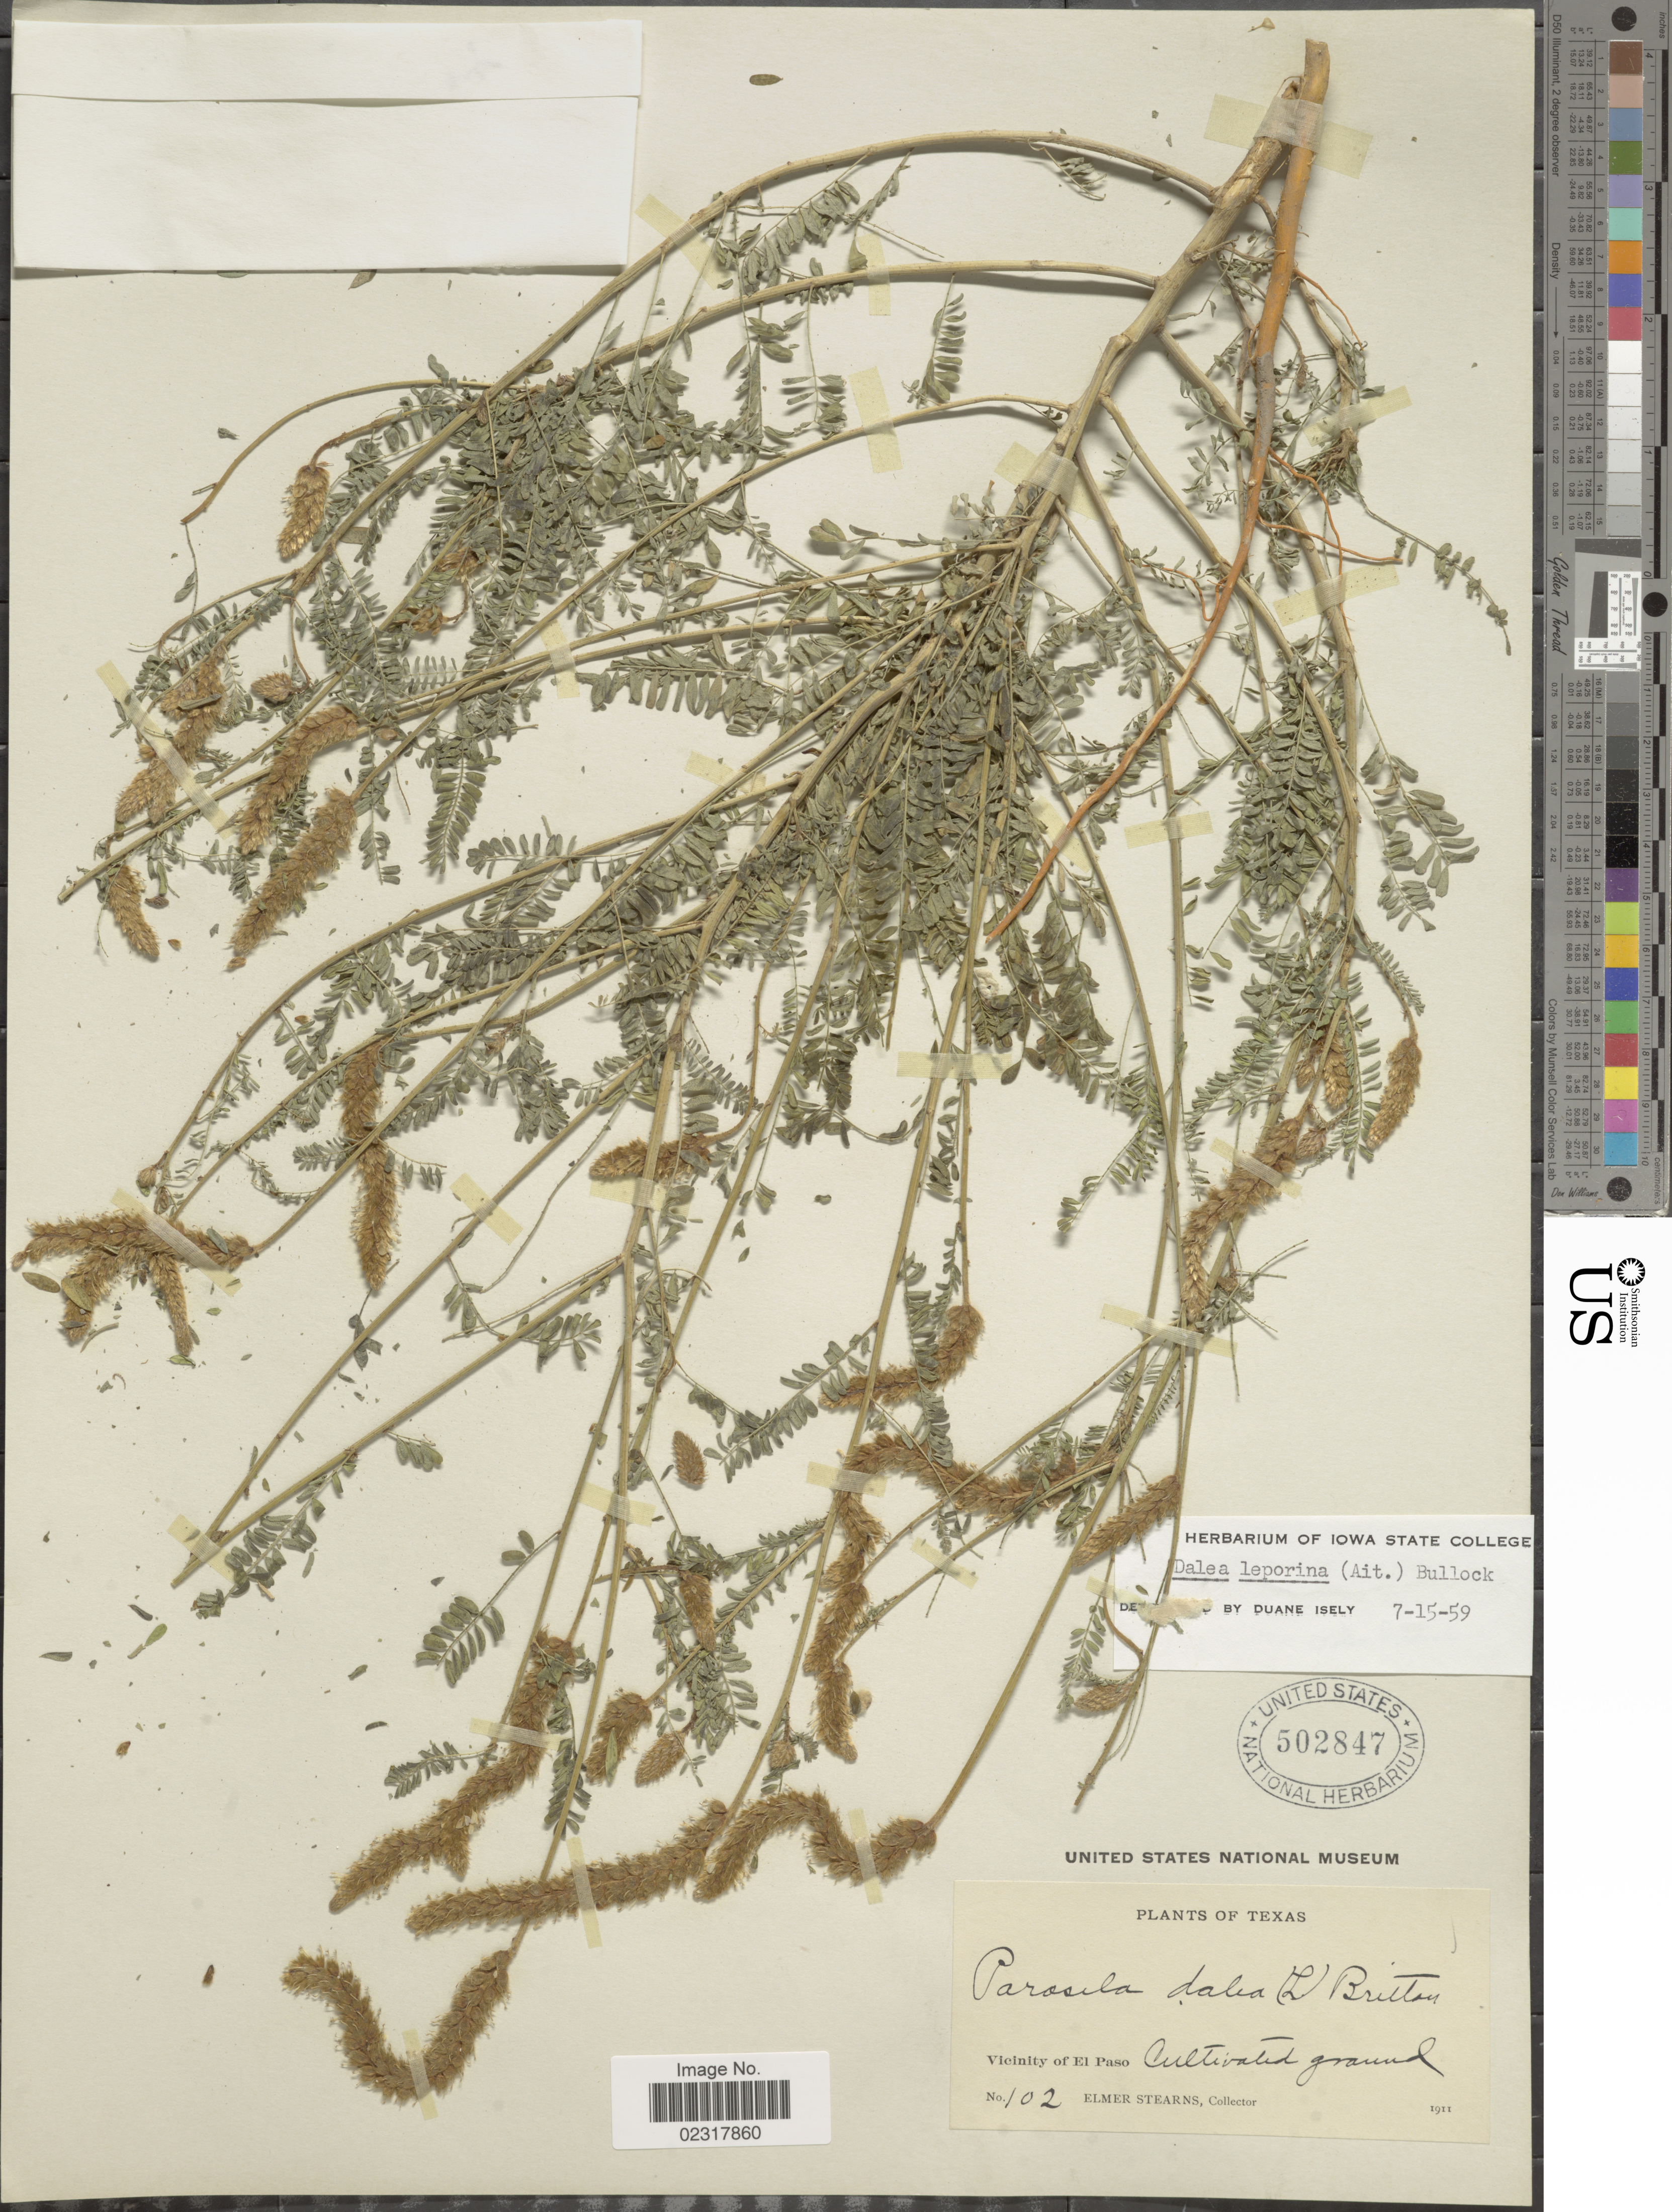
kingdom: Plantae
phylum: Tracheophyta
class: Magnoliopsida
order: Fabales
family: Fabaceae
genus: Dalea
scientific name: Dalea leporina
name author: (Aiton) Bullock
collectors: E. Stearns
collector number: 102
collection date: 1911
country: United States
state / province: Texas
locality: Vicinity of El Paso. Cultivated ground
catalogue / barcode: US 502847